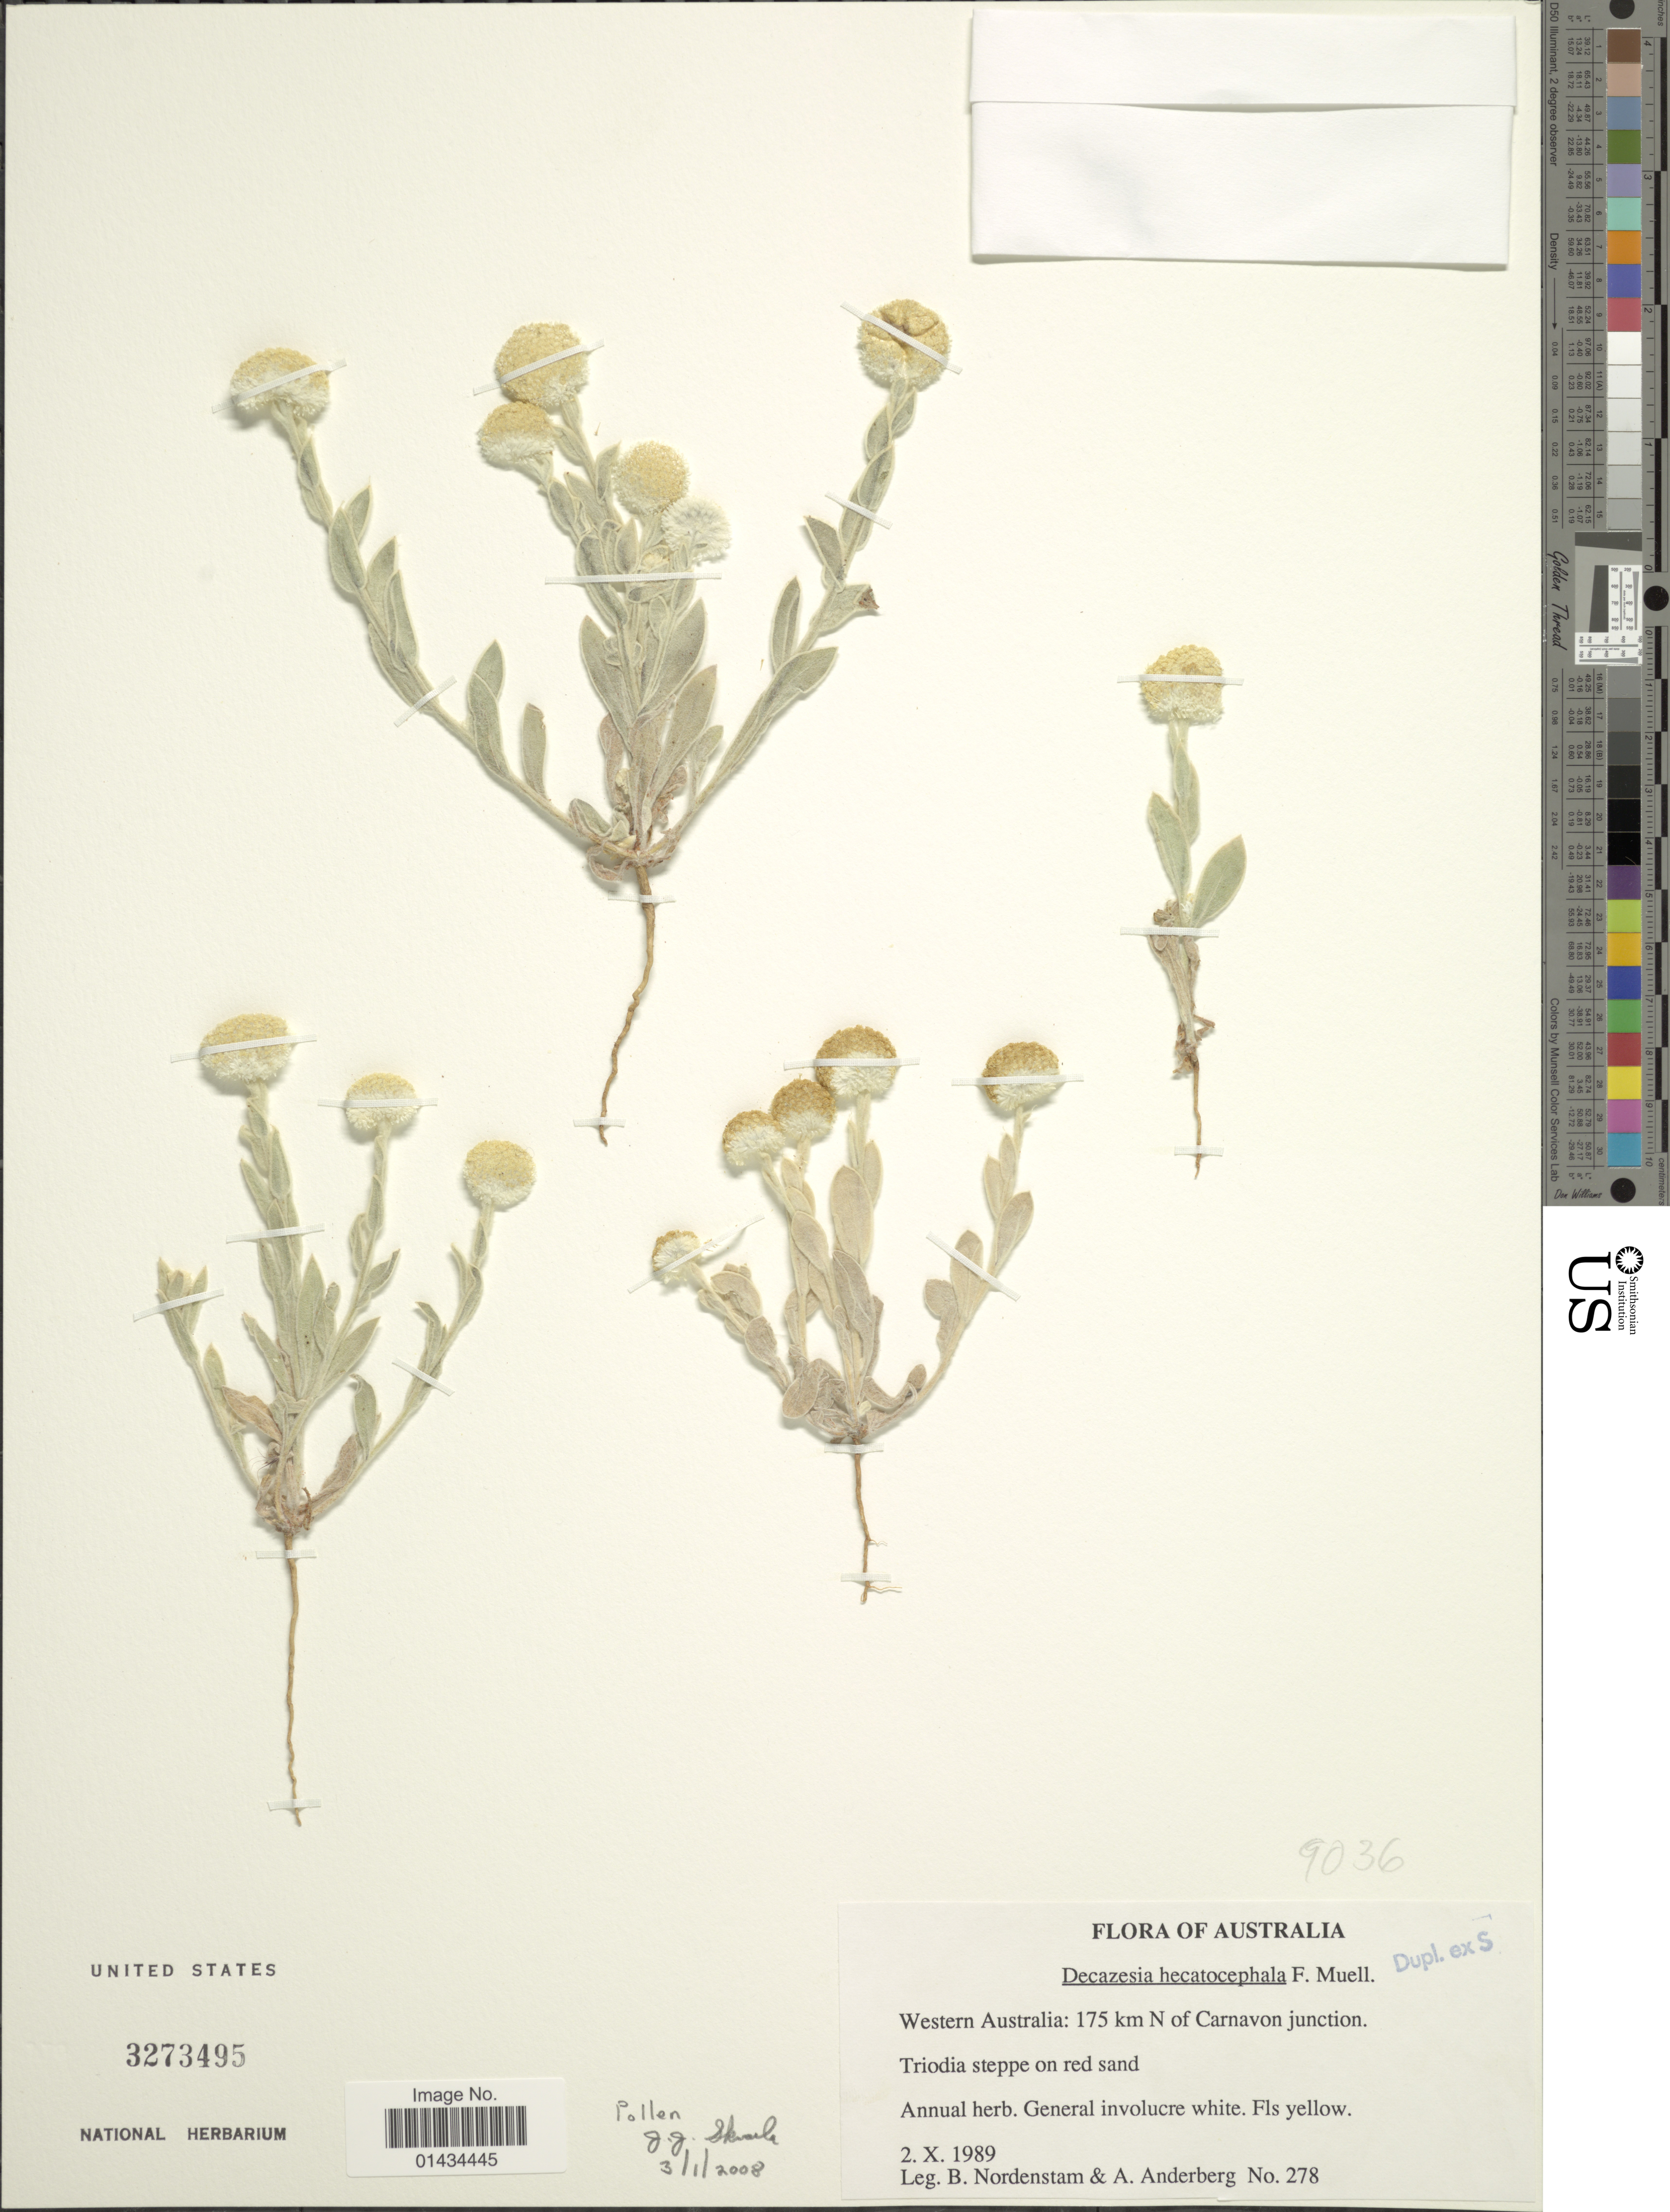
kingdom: Plantae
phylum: Tracheophyta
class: Magnoliopsida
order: Asterales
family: Asteraceae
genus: Decazesia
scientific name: Decazesia hecatocephala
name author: F. Muell.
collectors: B. Nordenstam & A. A. Anderberg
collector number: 278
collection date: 1989-10-02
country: Australia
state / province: Western Australia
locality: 175 km N of Carnavon junction, triodia steppe on red sand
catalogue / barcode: US 3273495